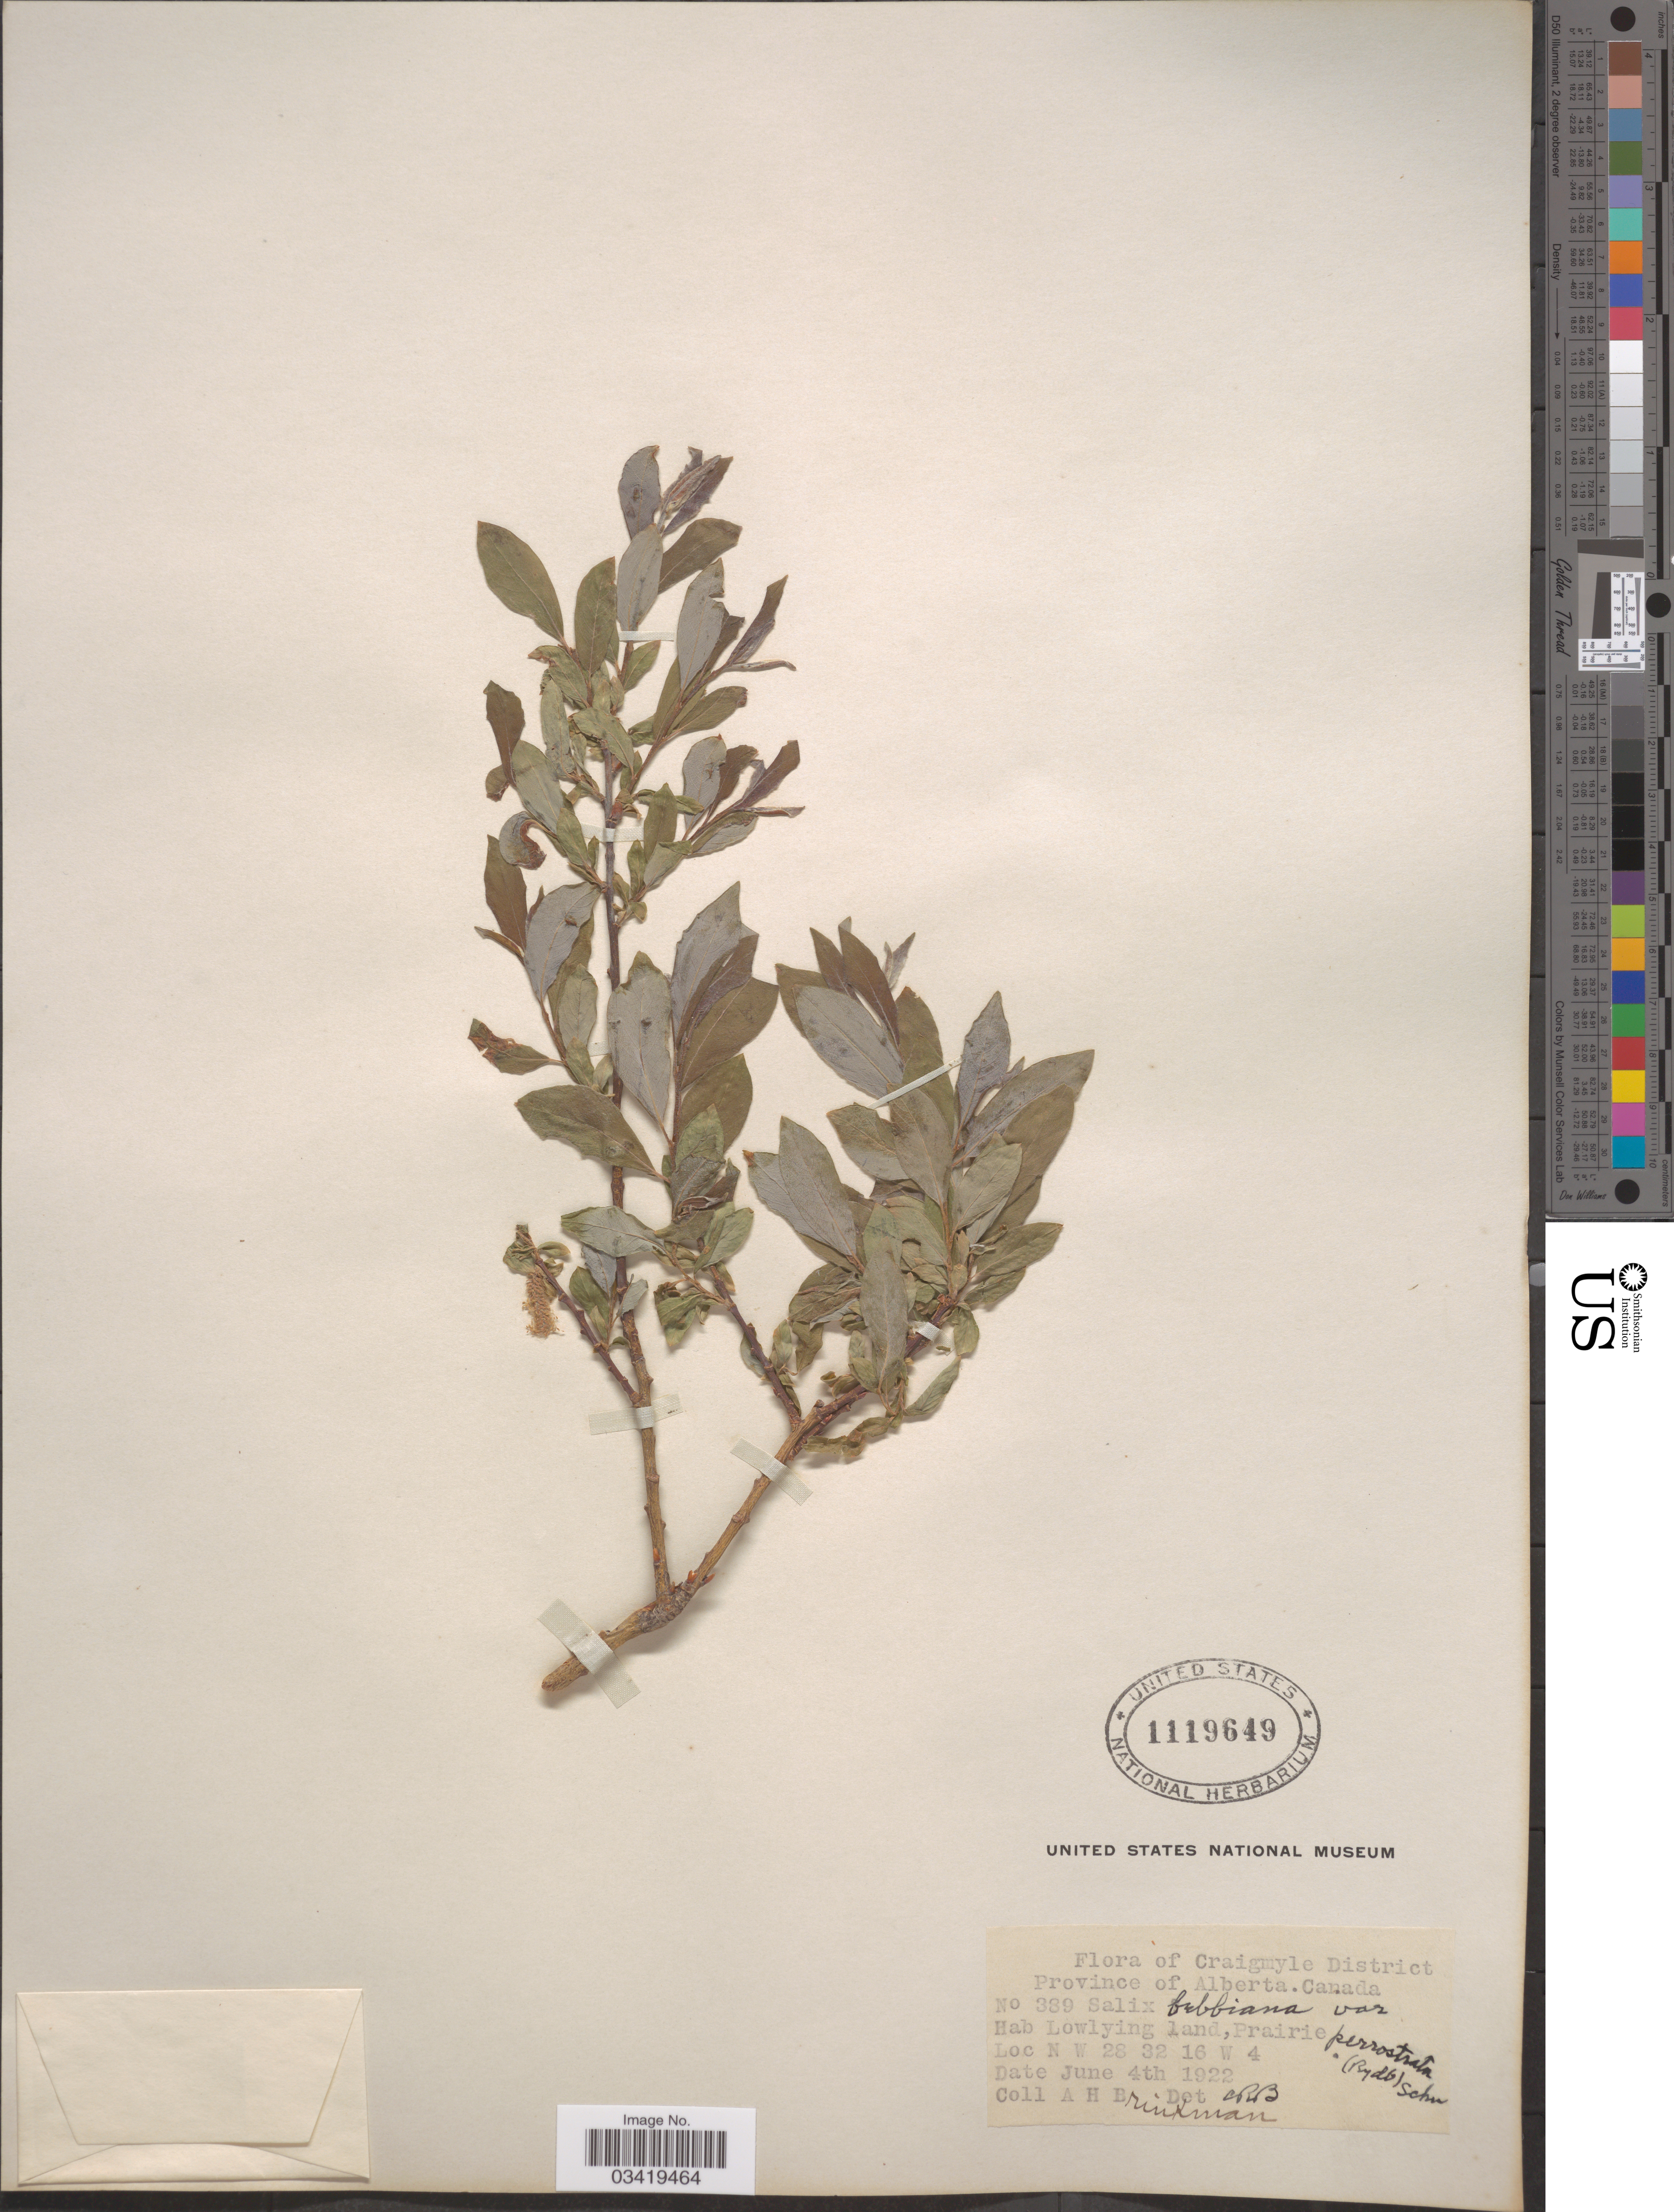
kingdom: Plantae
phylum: Tracheophyta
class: Magnoliopsida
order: Malpighiales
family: Salicaceae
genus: Salix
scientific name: Salix bebbiana var. perrostrata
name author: Sarg.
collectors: A. Brinkman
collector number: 389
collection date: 1922-06-04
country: Canada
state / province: Alberta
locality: Craigmyle District. Lowlying land, Prairie.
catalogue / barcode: US 1119649